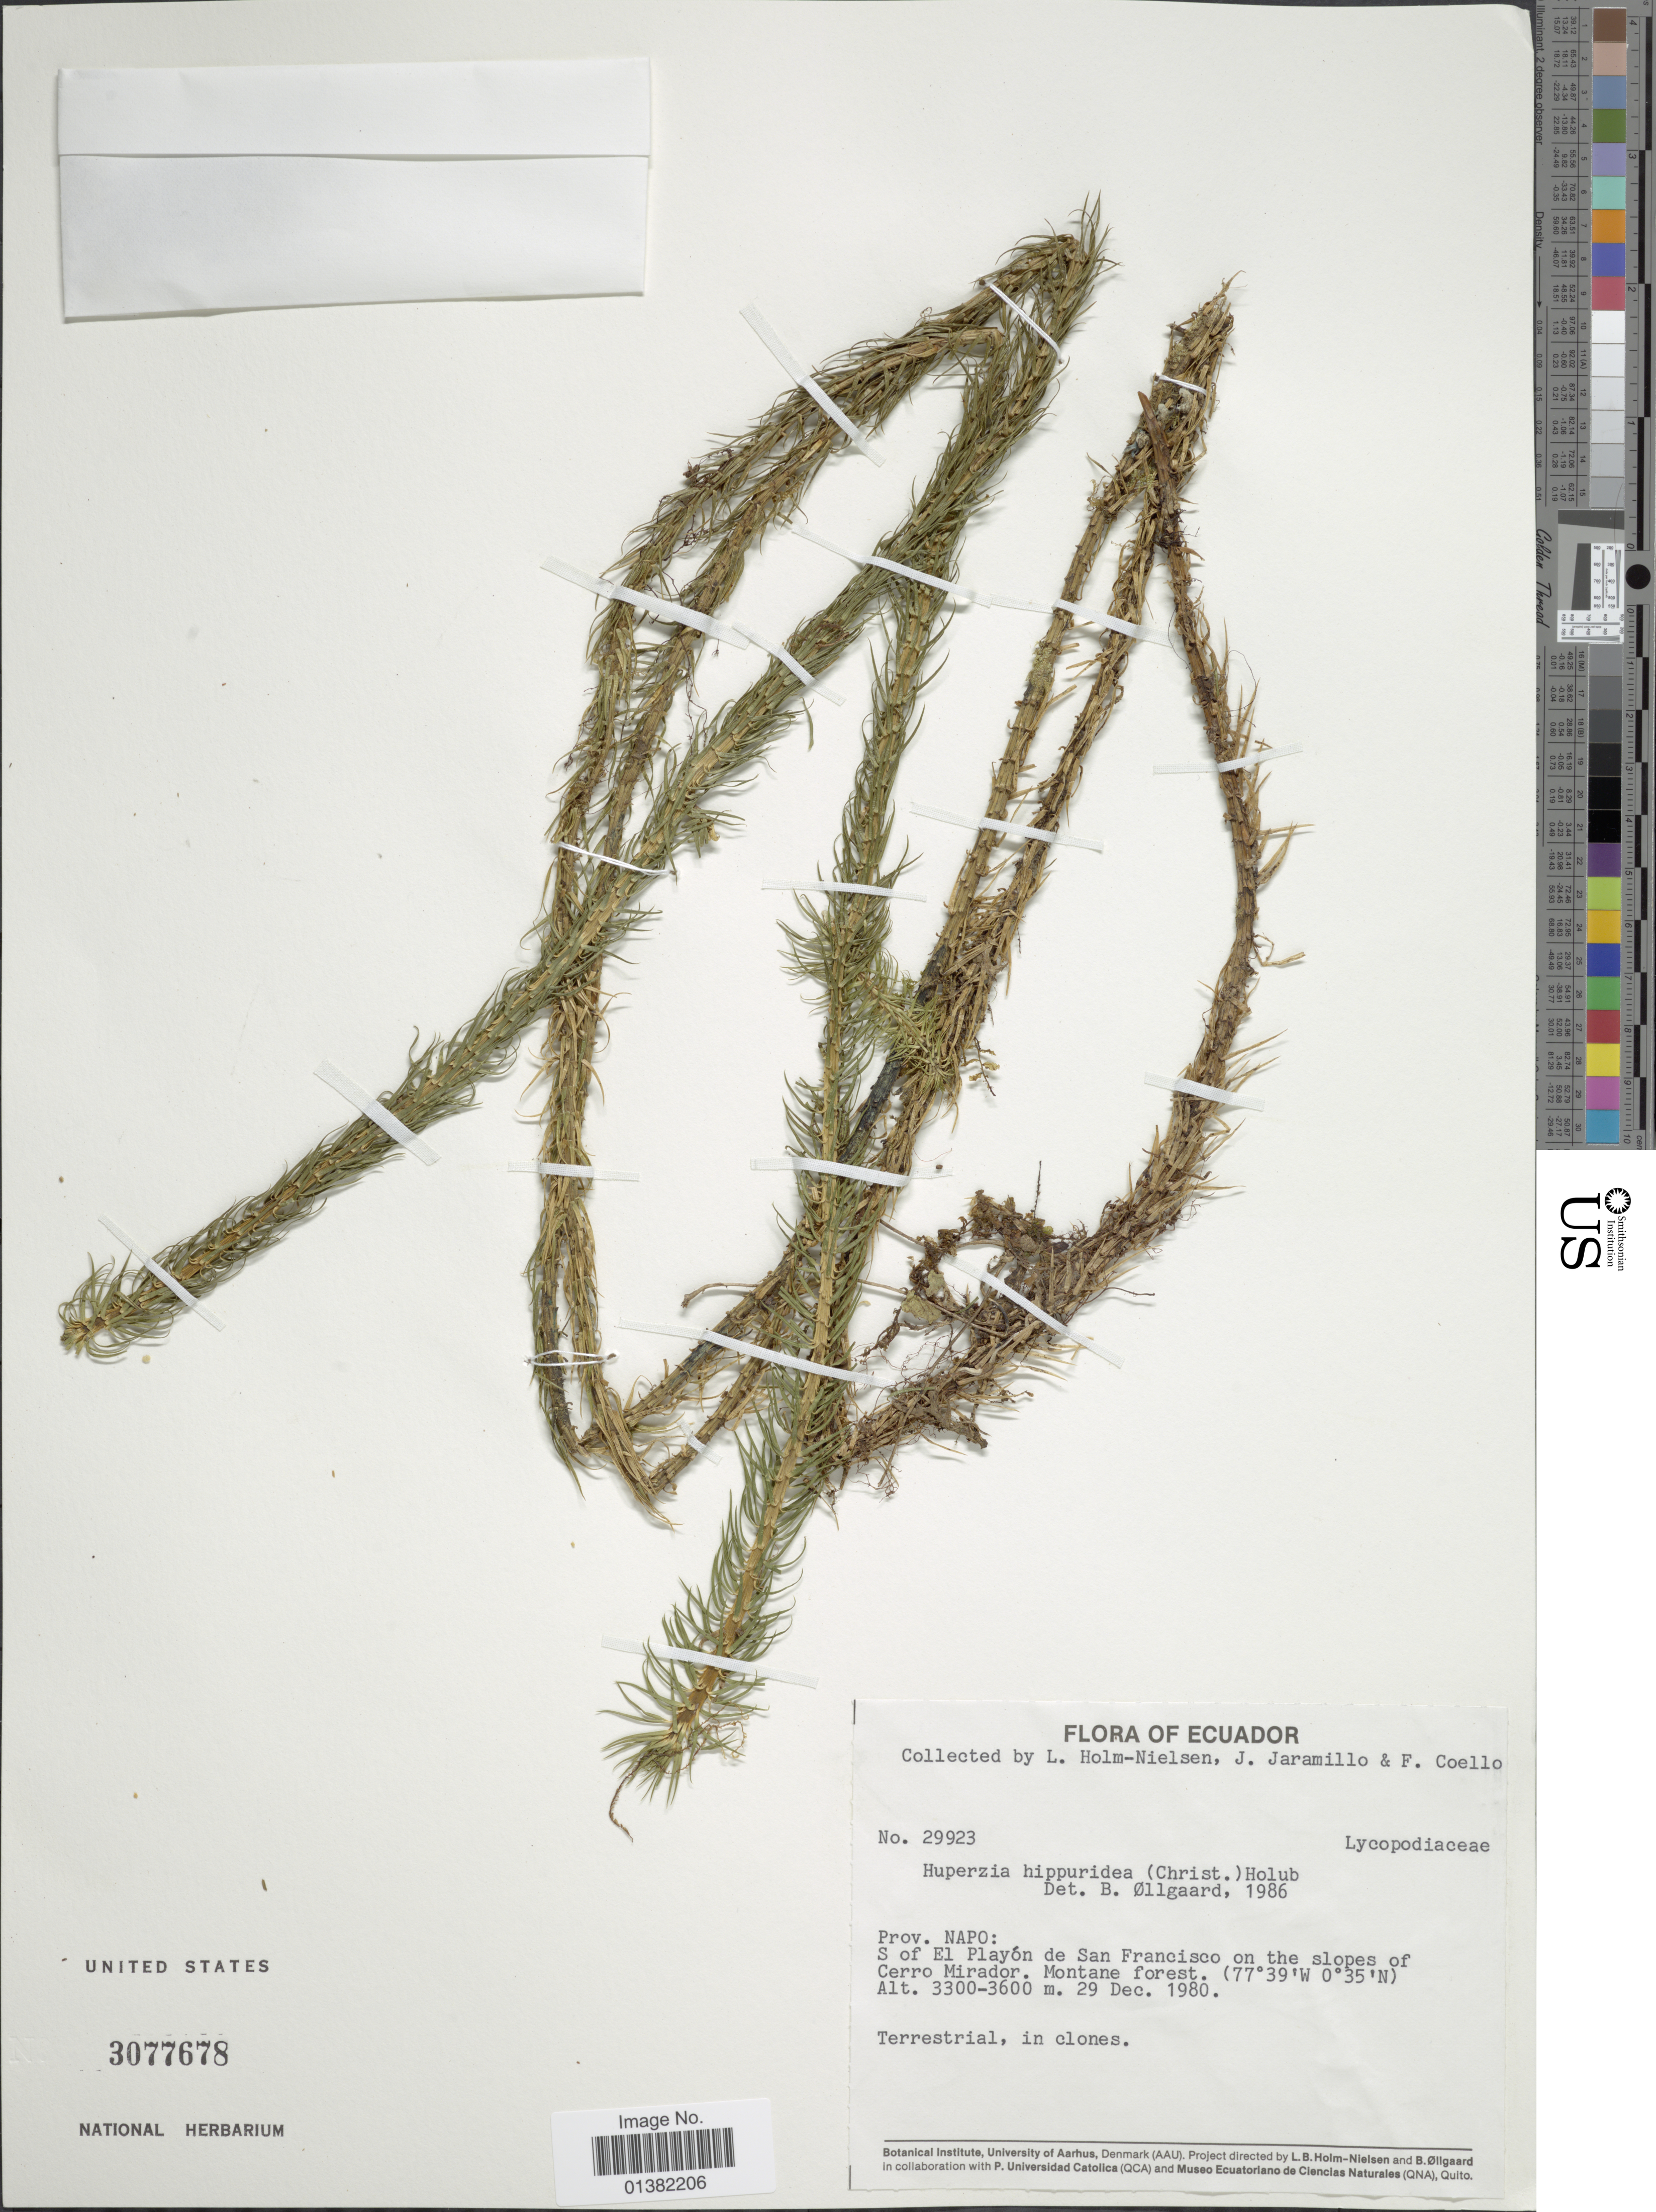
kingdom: Plantae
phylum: Tracheophyta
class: Lycopodiopsida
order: Lycopodiales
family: Lycopodiaceae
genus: Phlegmariurus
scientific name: Phlegmariurus hippurideus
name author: (Christ) B. Øllg.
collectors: L. B. Holm-Nielsen, J. Jaramillo & F. Coello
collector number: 29923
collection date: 1980-12-29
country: Ecuador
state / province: Napo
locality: E of El Playón de San Francisco on the slopes of Cerro Mirador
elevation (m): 3300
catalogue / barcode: US 3077678